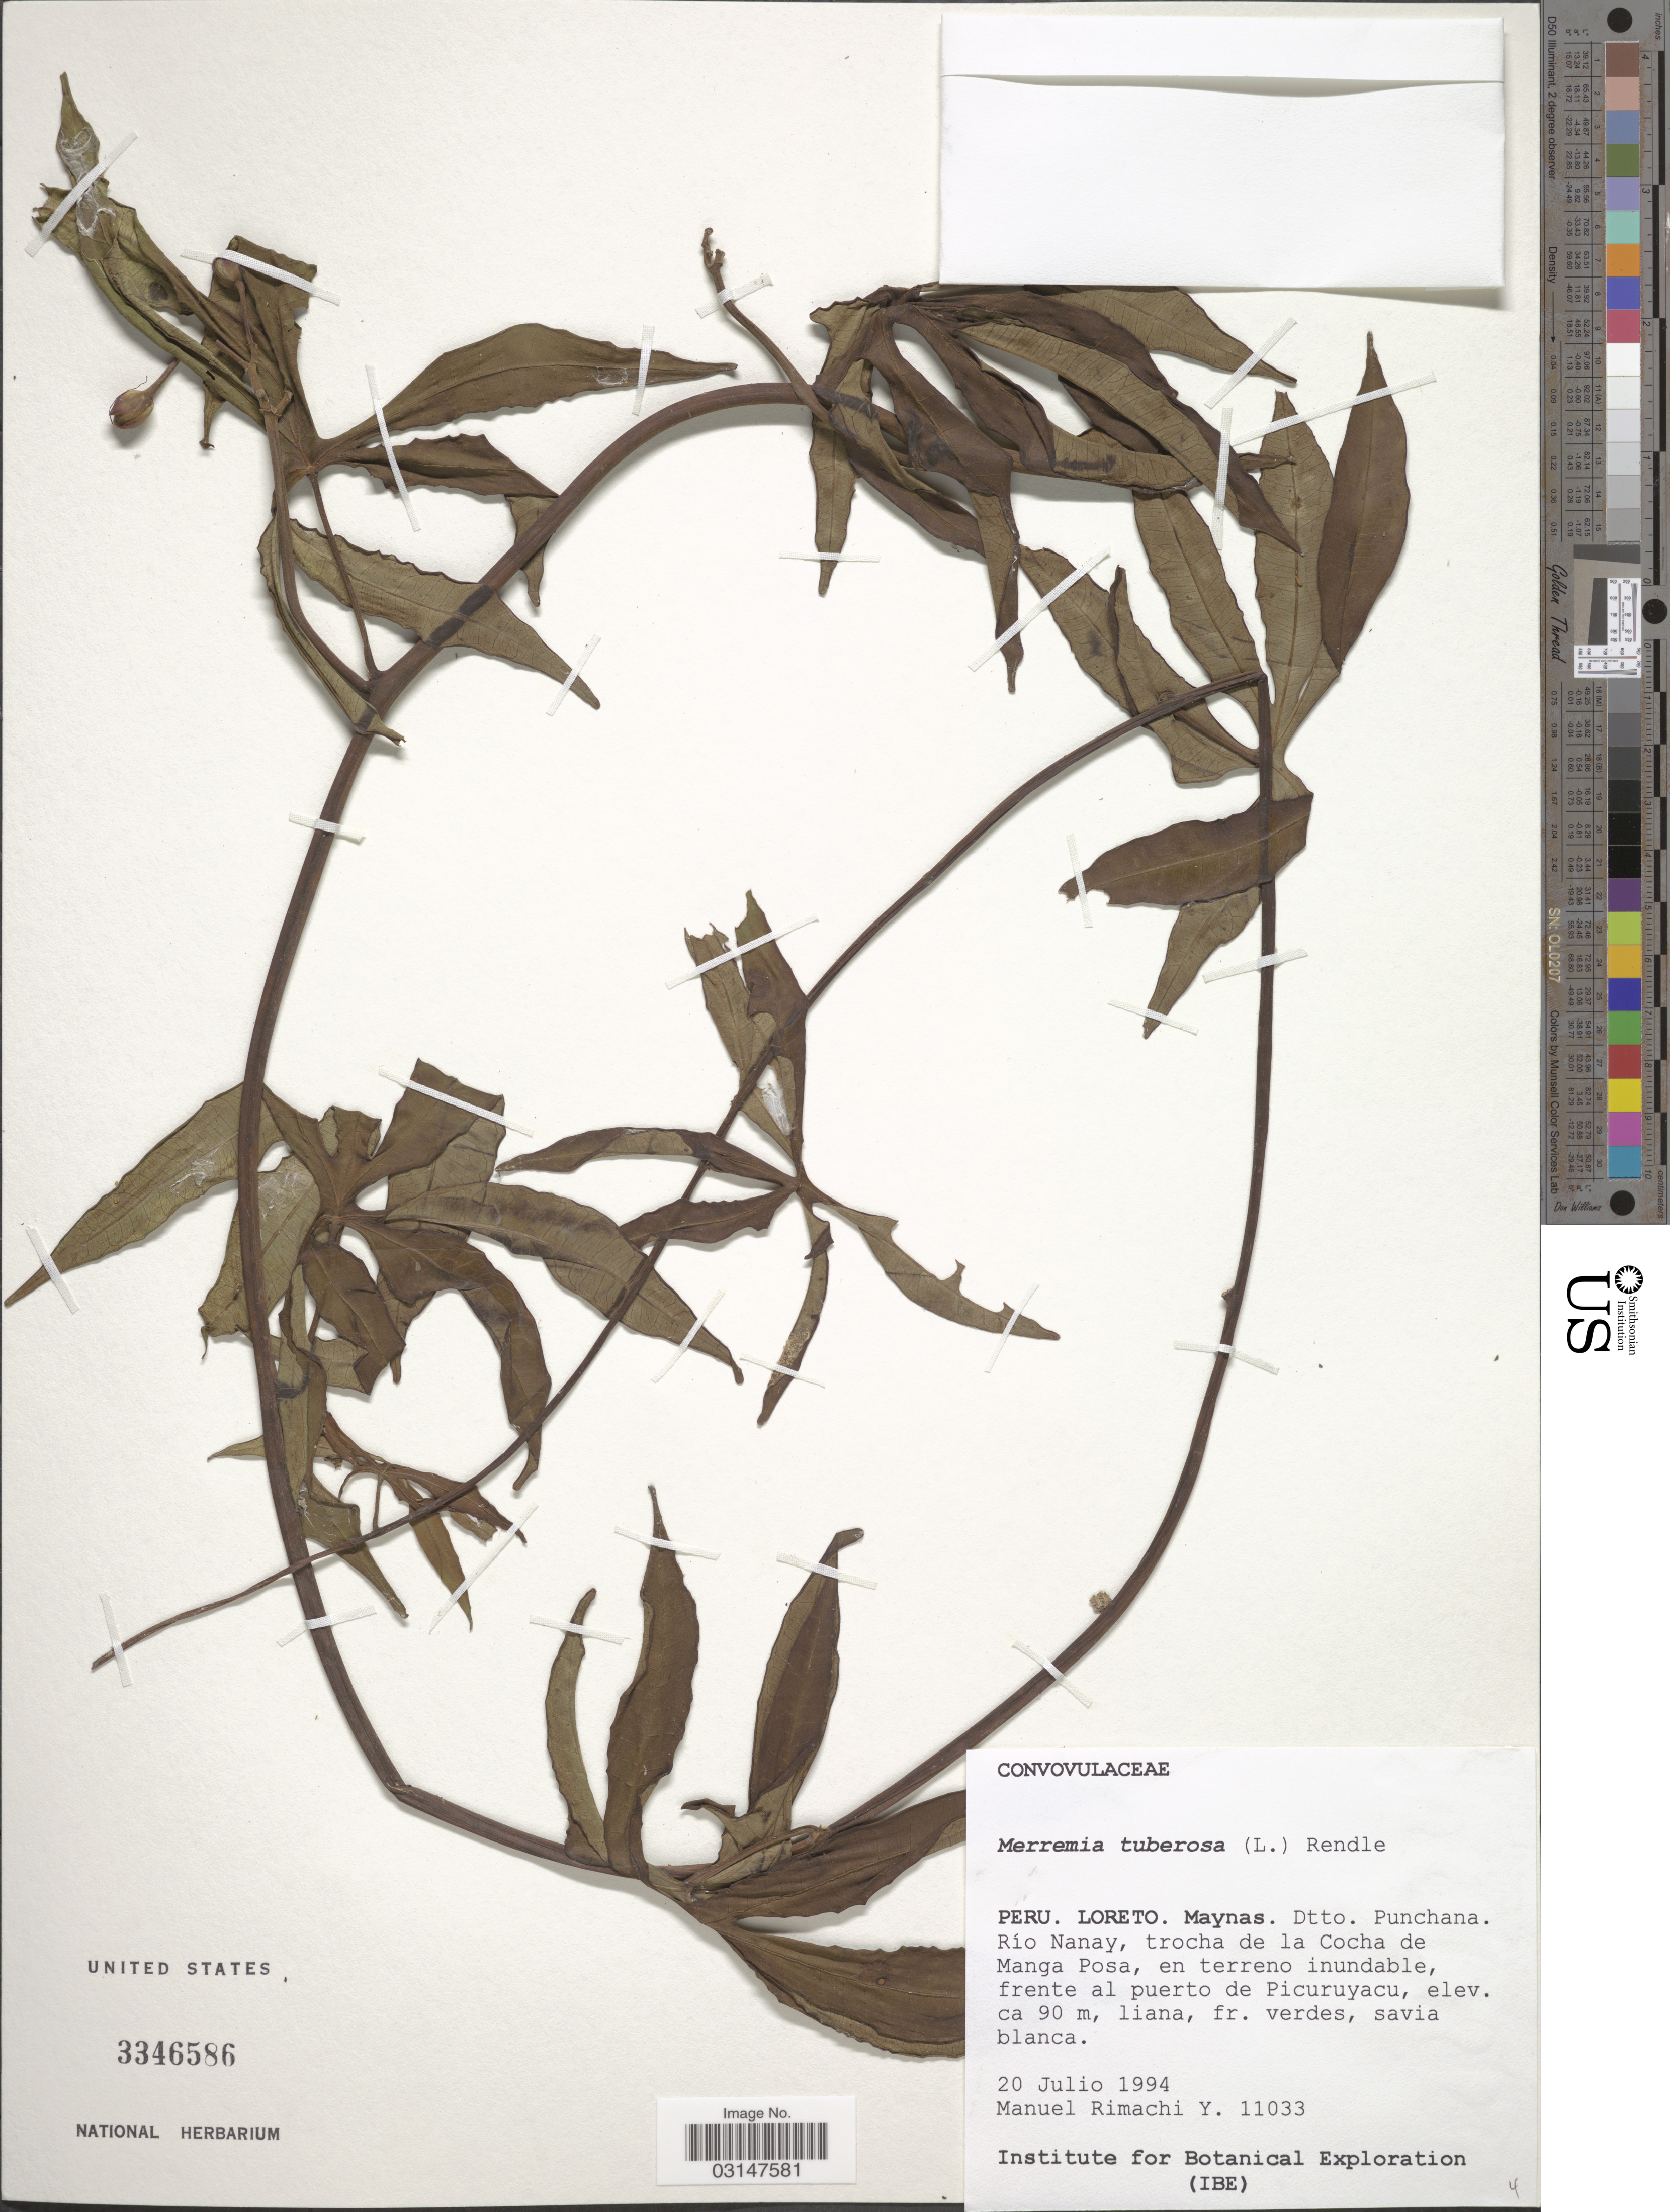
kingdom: Plantae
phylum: Tracheophyta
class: Magnoliopsida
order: Solanales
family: Convolvulaceae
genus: Distimake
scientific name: Distimake tuberosus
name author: (L.) A. R. Simões & Staples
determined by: Strong, Mark T., (BOT), Smithsonian Institution - National Museum of Natural History (UNITED STATES)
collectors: M. Rimachi Y.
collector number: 11033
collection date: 1994-07-20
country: Peru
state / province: Loreto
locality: Maynas. Dtto. Punchana. Río Nanay, trocha de la Cocha de Manga Posa, en terreno inundable, frente al puerto de Picuruyacu.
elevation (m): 90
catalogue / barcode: US 3346586